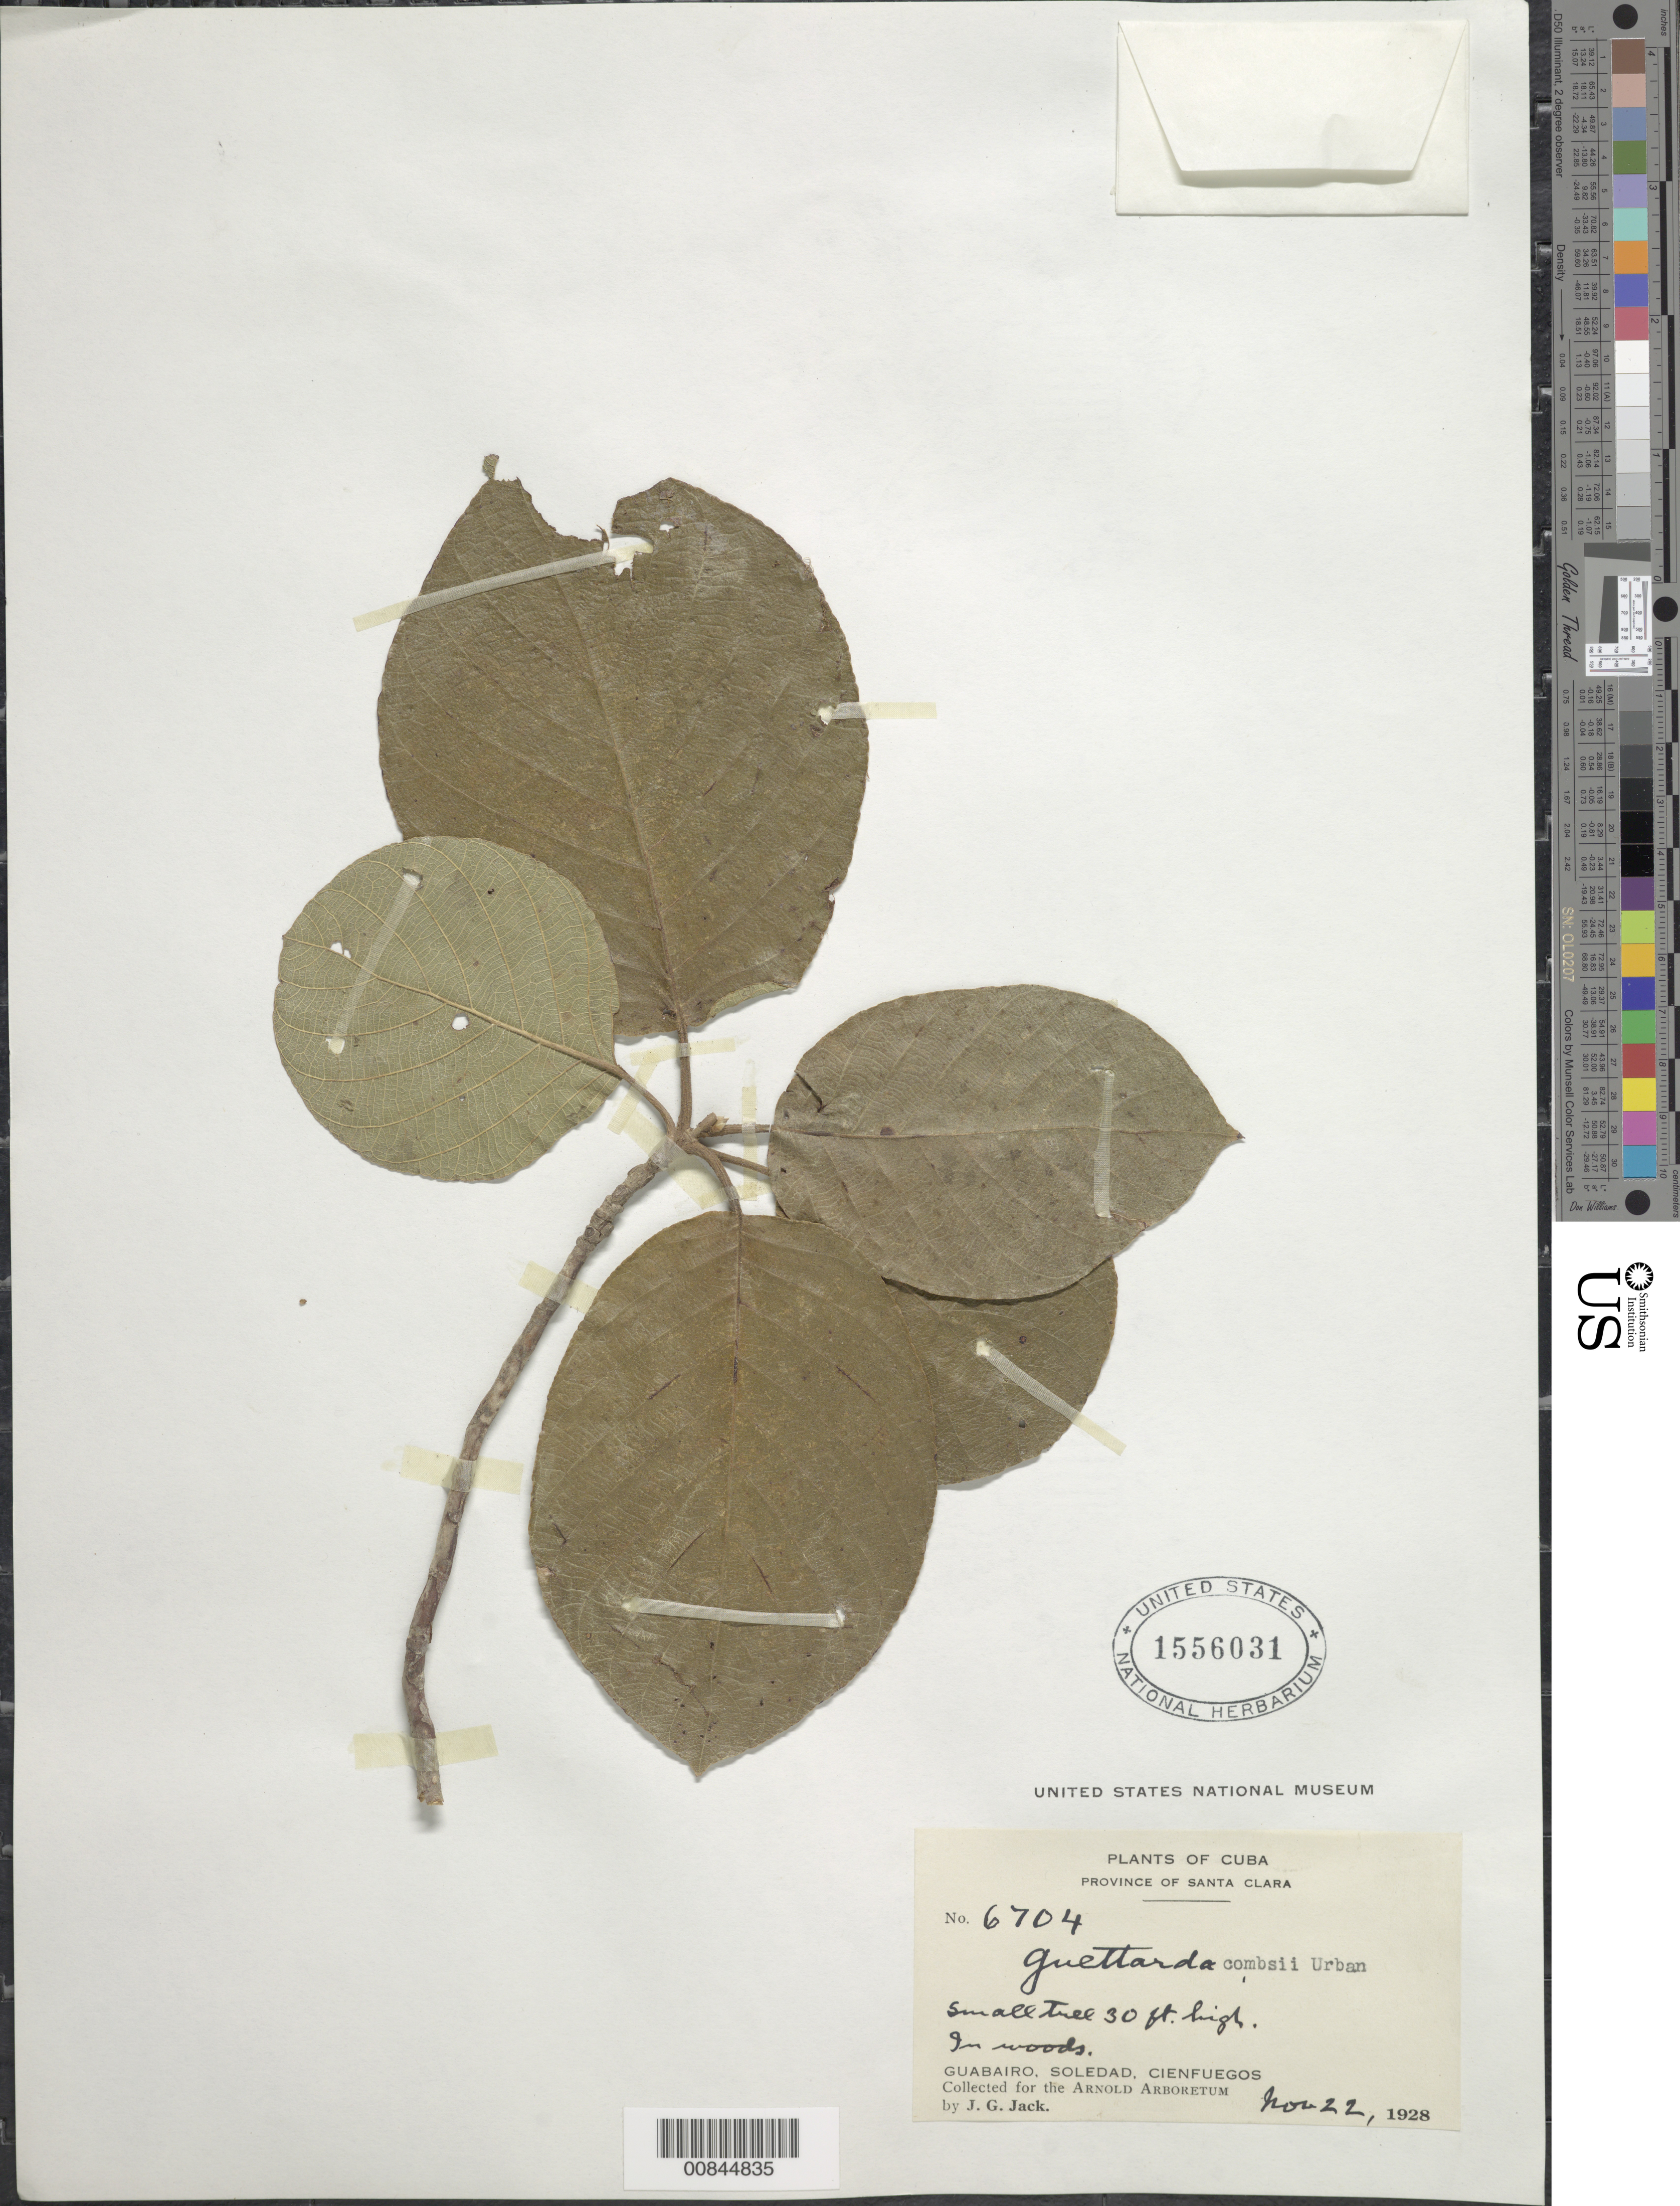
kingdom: Plantae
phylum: Tracheophyta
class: Magnoliopsida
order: Gentianales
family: Rubiaceae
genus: Guettarda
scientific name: Guettarda combsii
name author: Urb.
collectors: J. G. Jack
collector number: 6704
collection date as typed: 22 Nov 1928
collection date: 1928-11-22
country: Cuba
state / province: Las Villas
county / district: Cienfuegos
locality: Guabairo, Soledad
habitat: In woods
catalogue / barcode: US 1556031